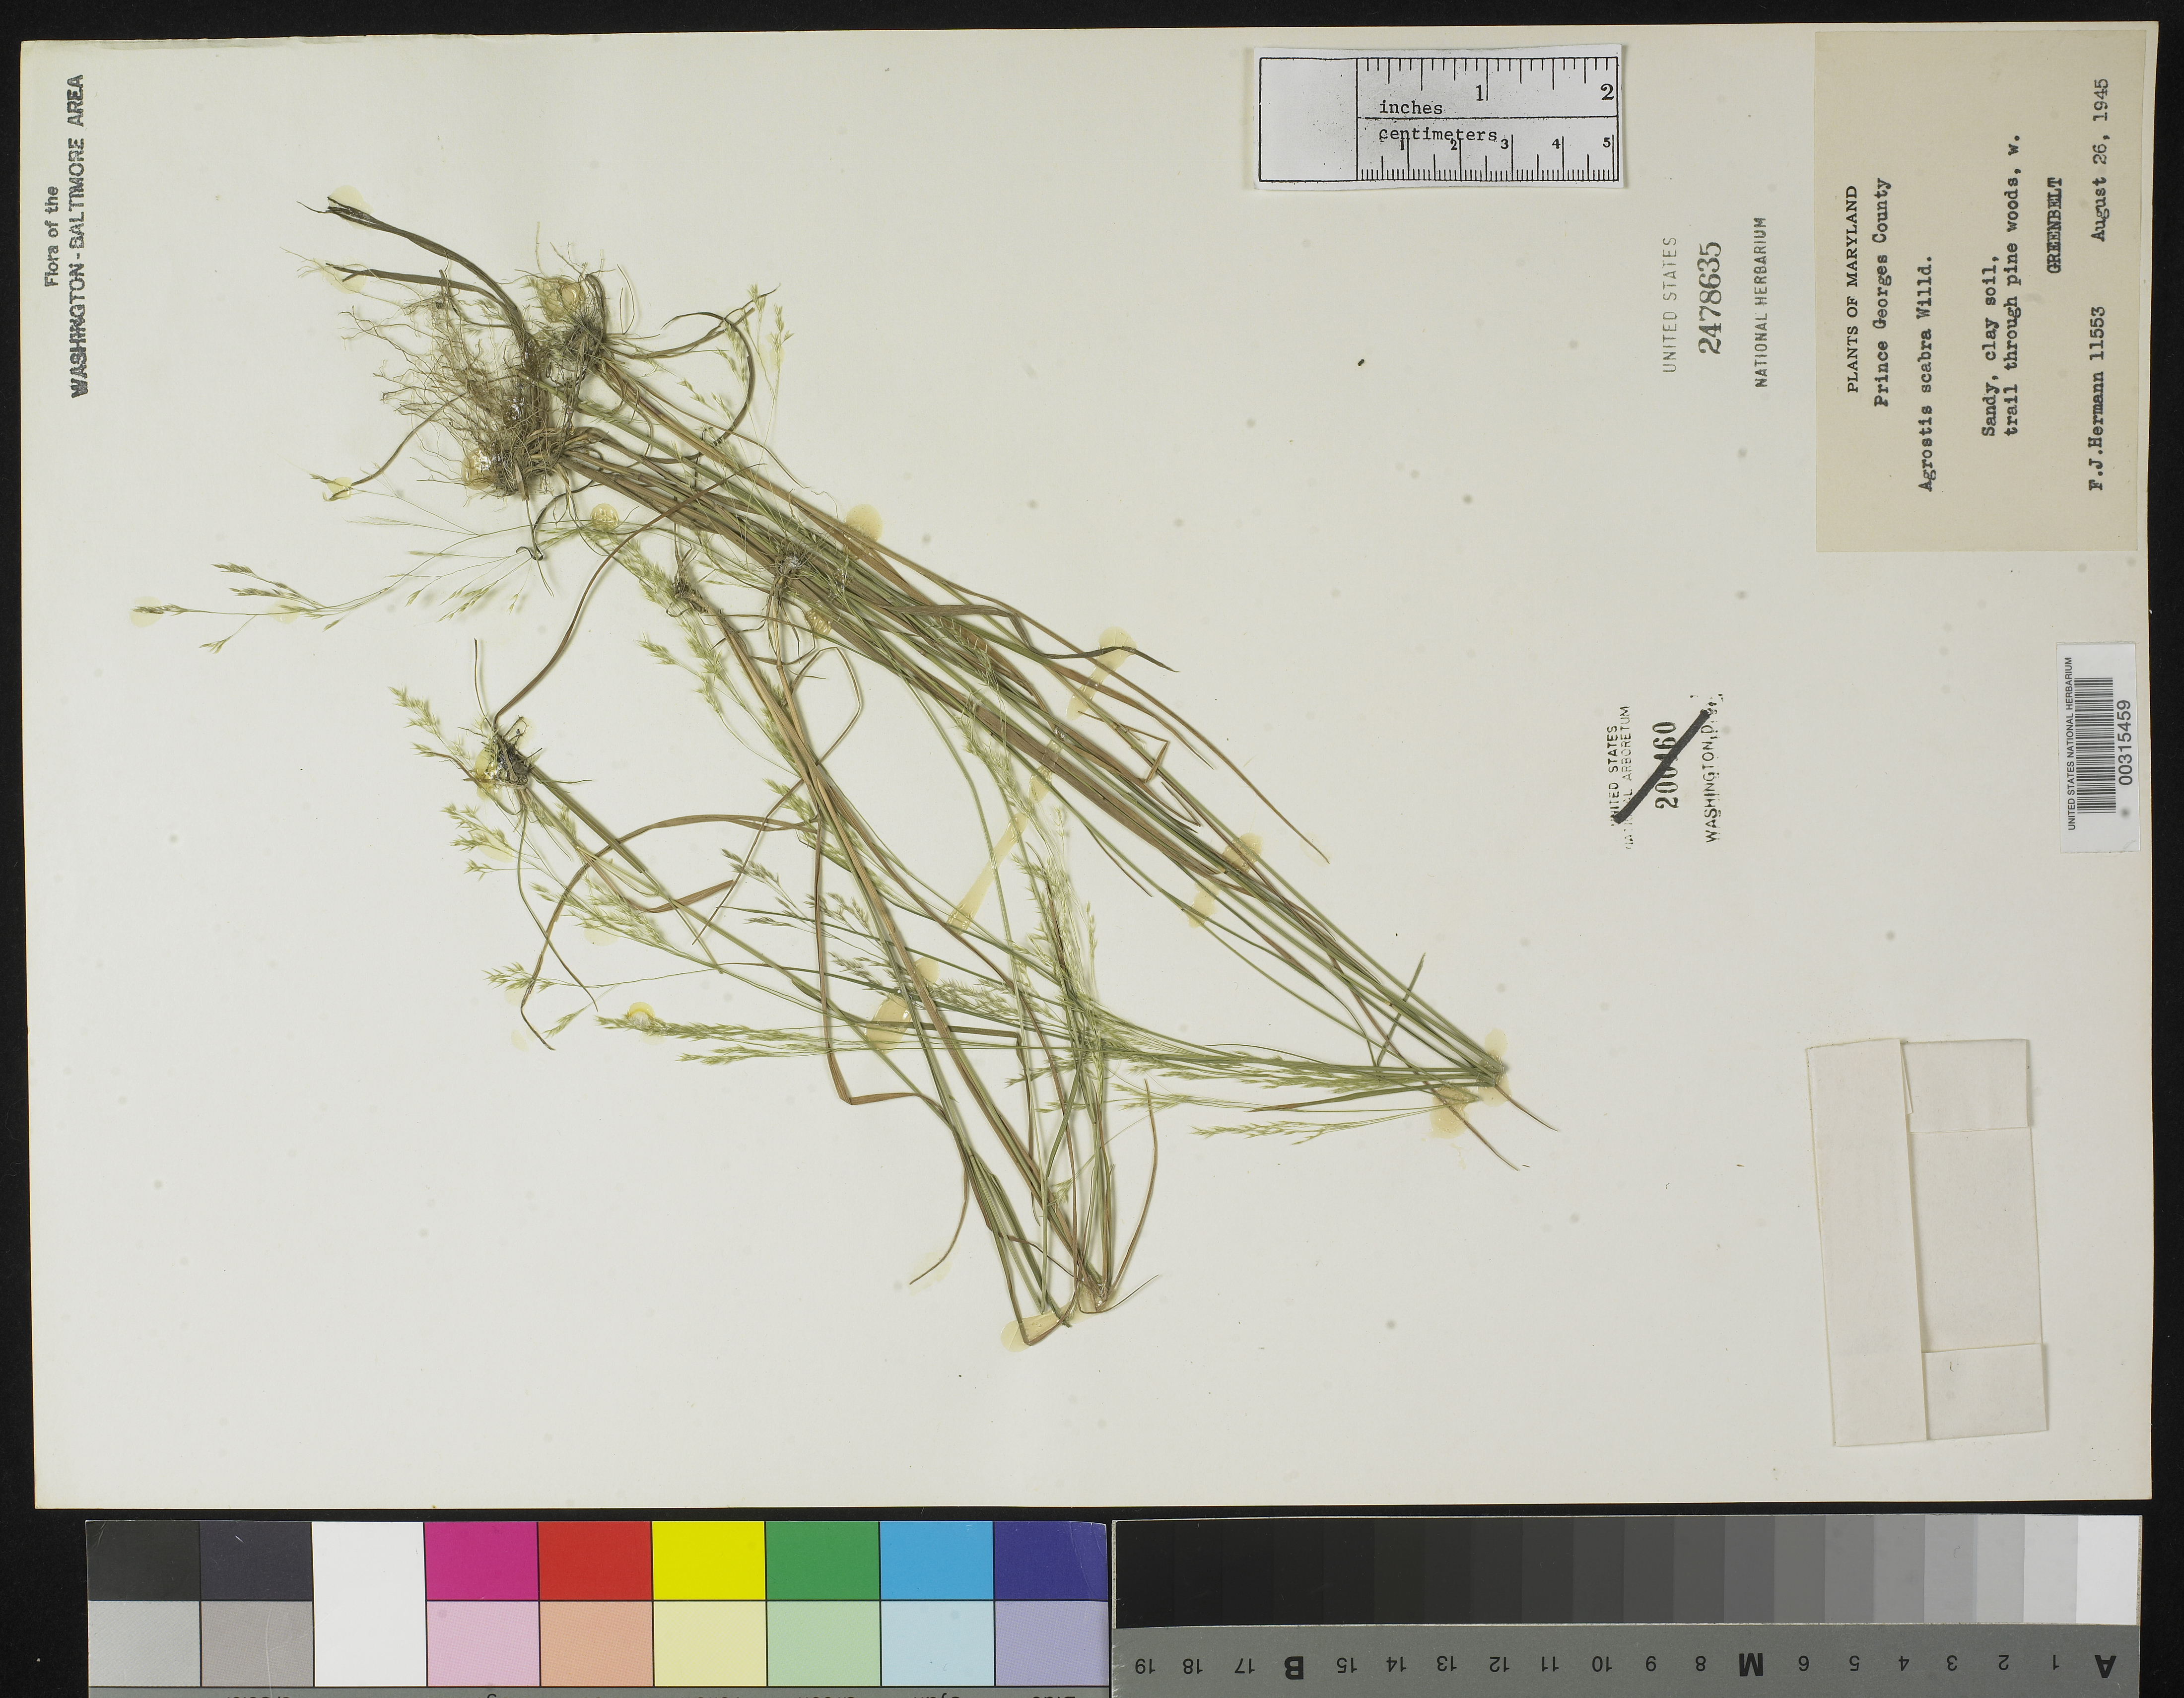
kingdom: Plantae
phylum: Tracheophyta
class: Liliopsida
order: Poales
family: Poaceae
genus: Agrostis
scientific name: Agrostis scabra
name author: Willd.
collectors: F. J. Hermann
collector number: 11553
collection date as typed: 26 Aug 1945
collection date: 1945-08-26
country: United States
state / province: Maryland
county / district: Prince George's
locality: Greenbelt: West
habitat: Sandy, clay soil, trail through pine woods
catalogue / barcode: US 2478635